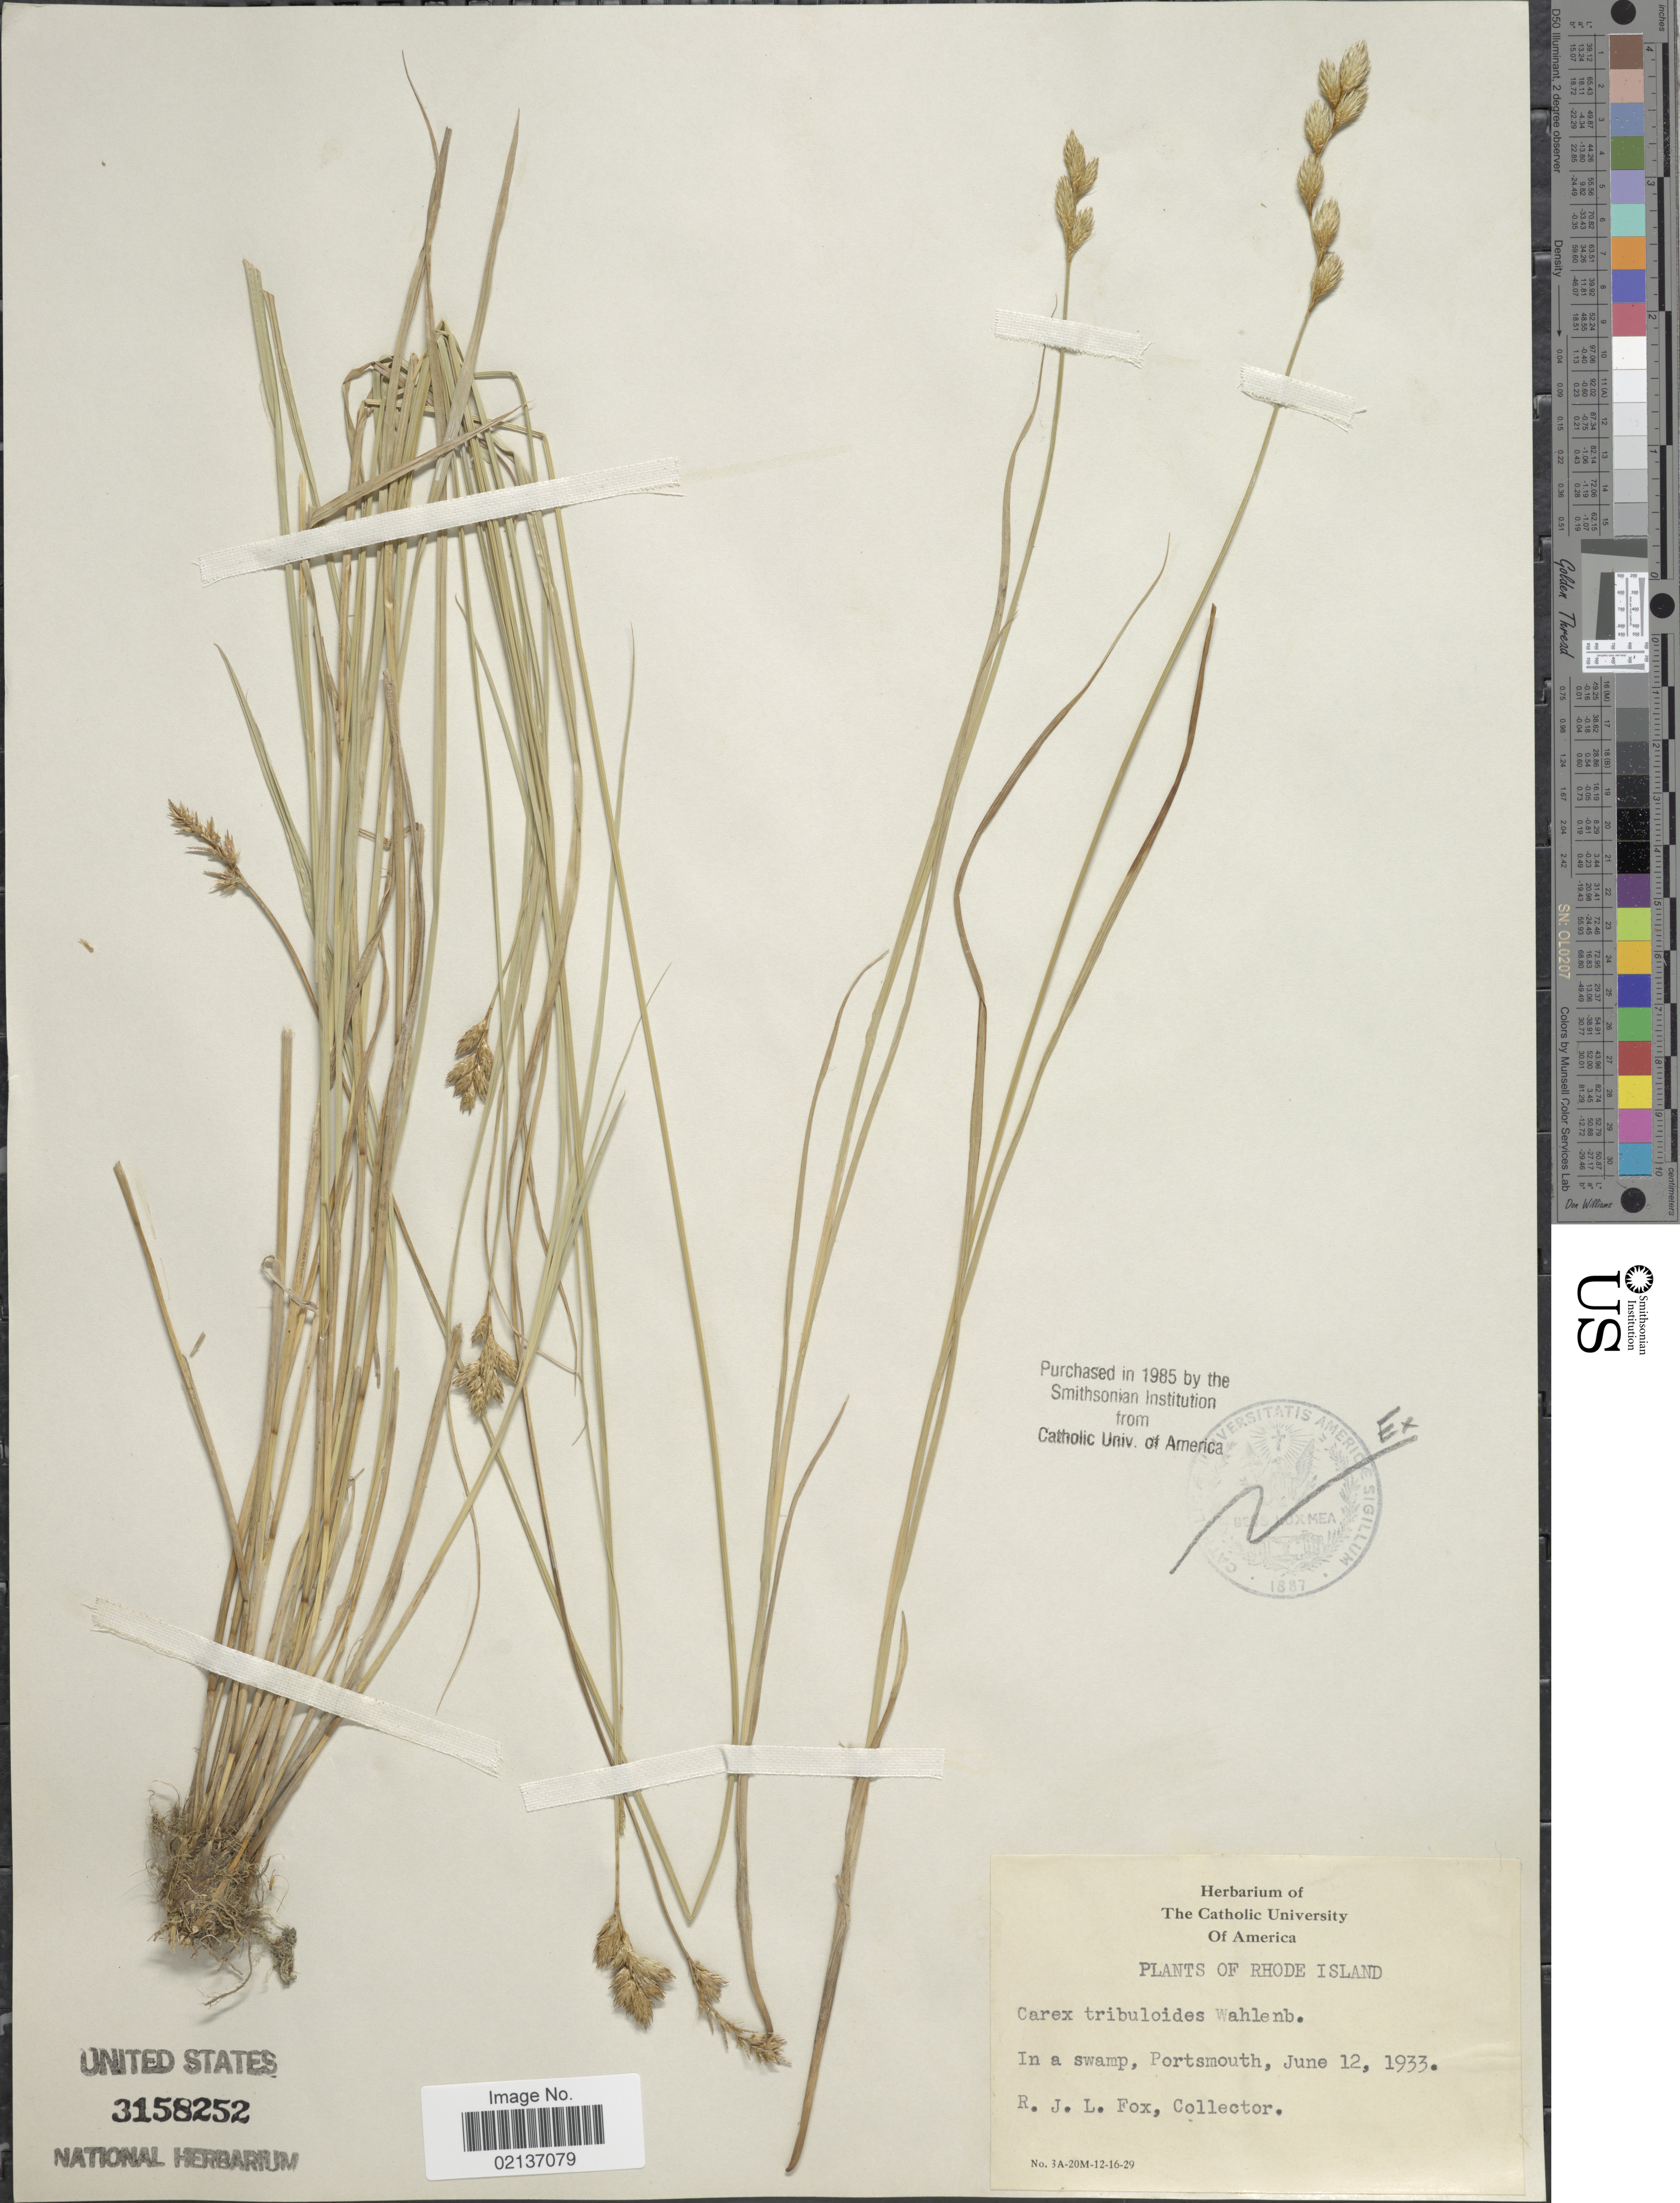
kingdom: Plantae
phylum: Tracheophyta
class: Liliopsida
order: Poales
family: Cyperaceae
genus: Carex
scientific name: Carex tribuloides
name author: Wahlenb.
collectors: R. Fox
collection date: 1933-06-12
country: United States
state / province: Rhode Island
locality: Portsmouth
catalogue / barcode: US 3158252